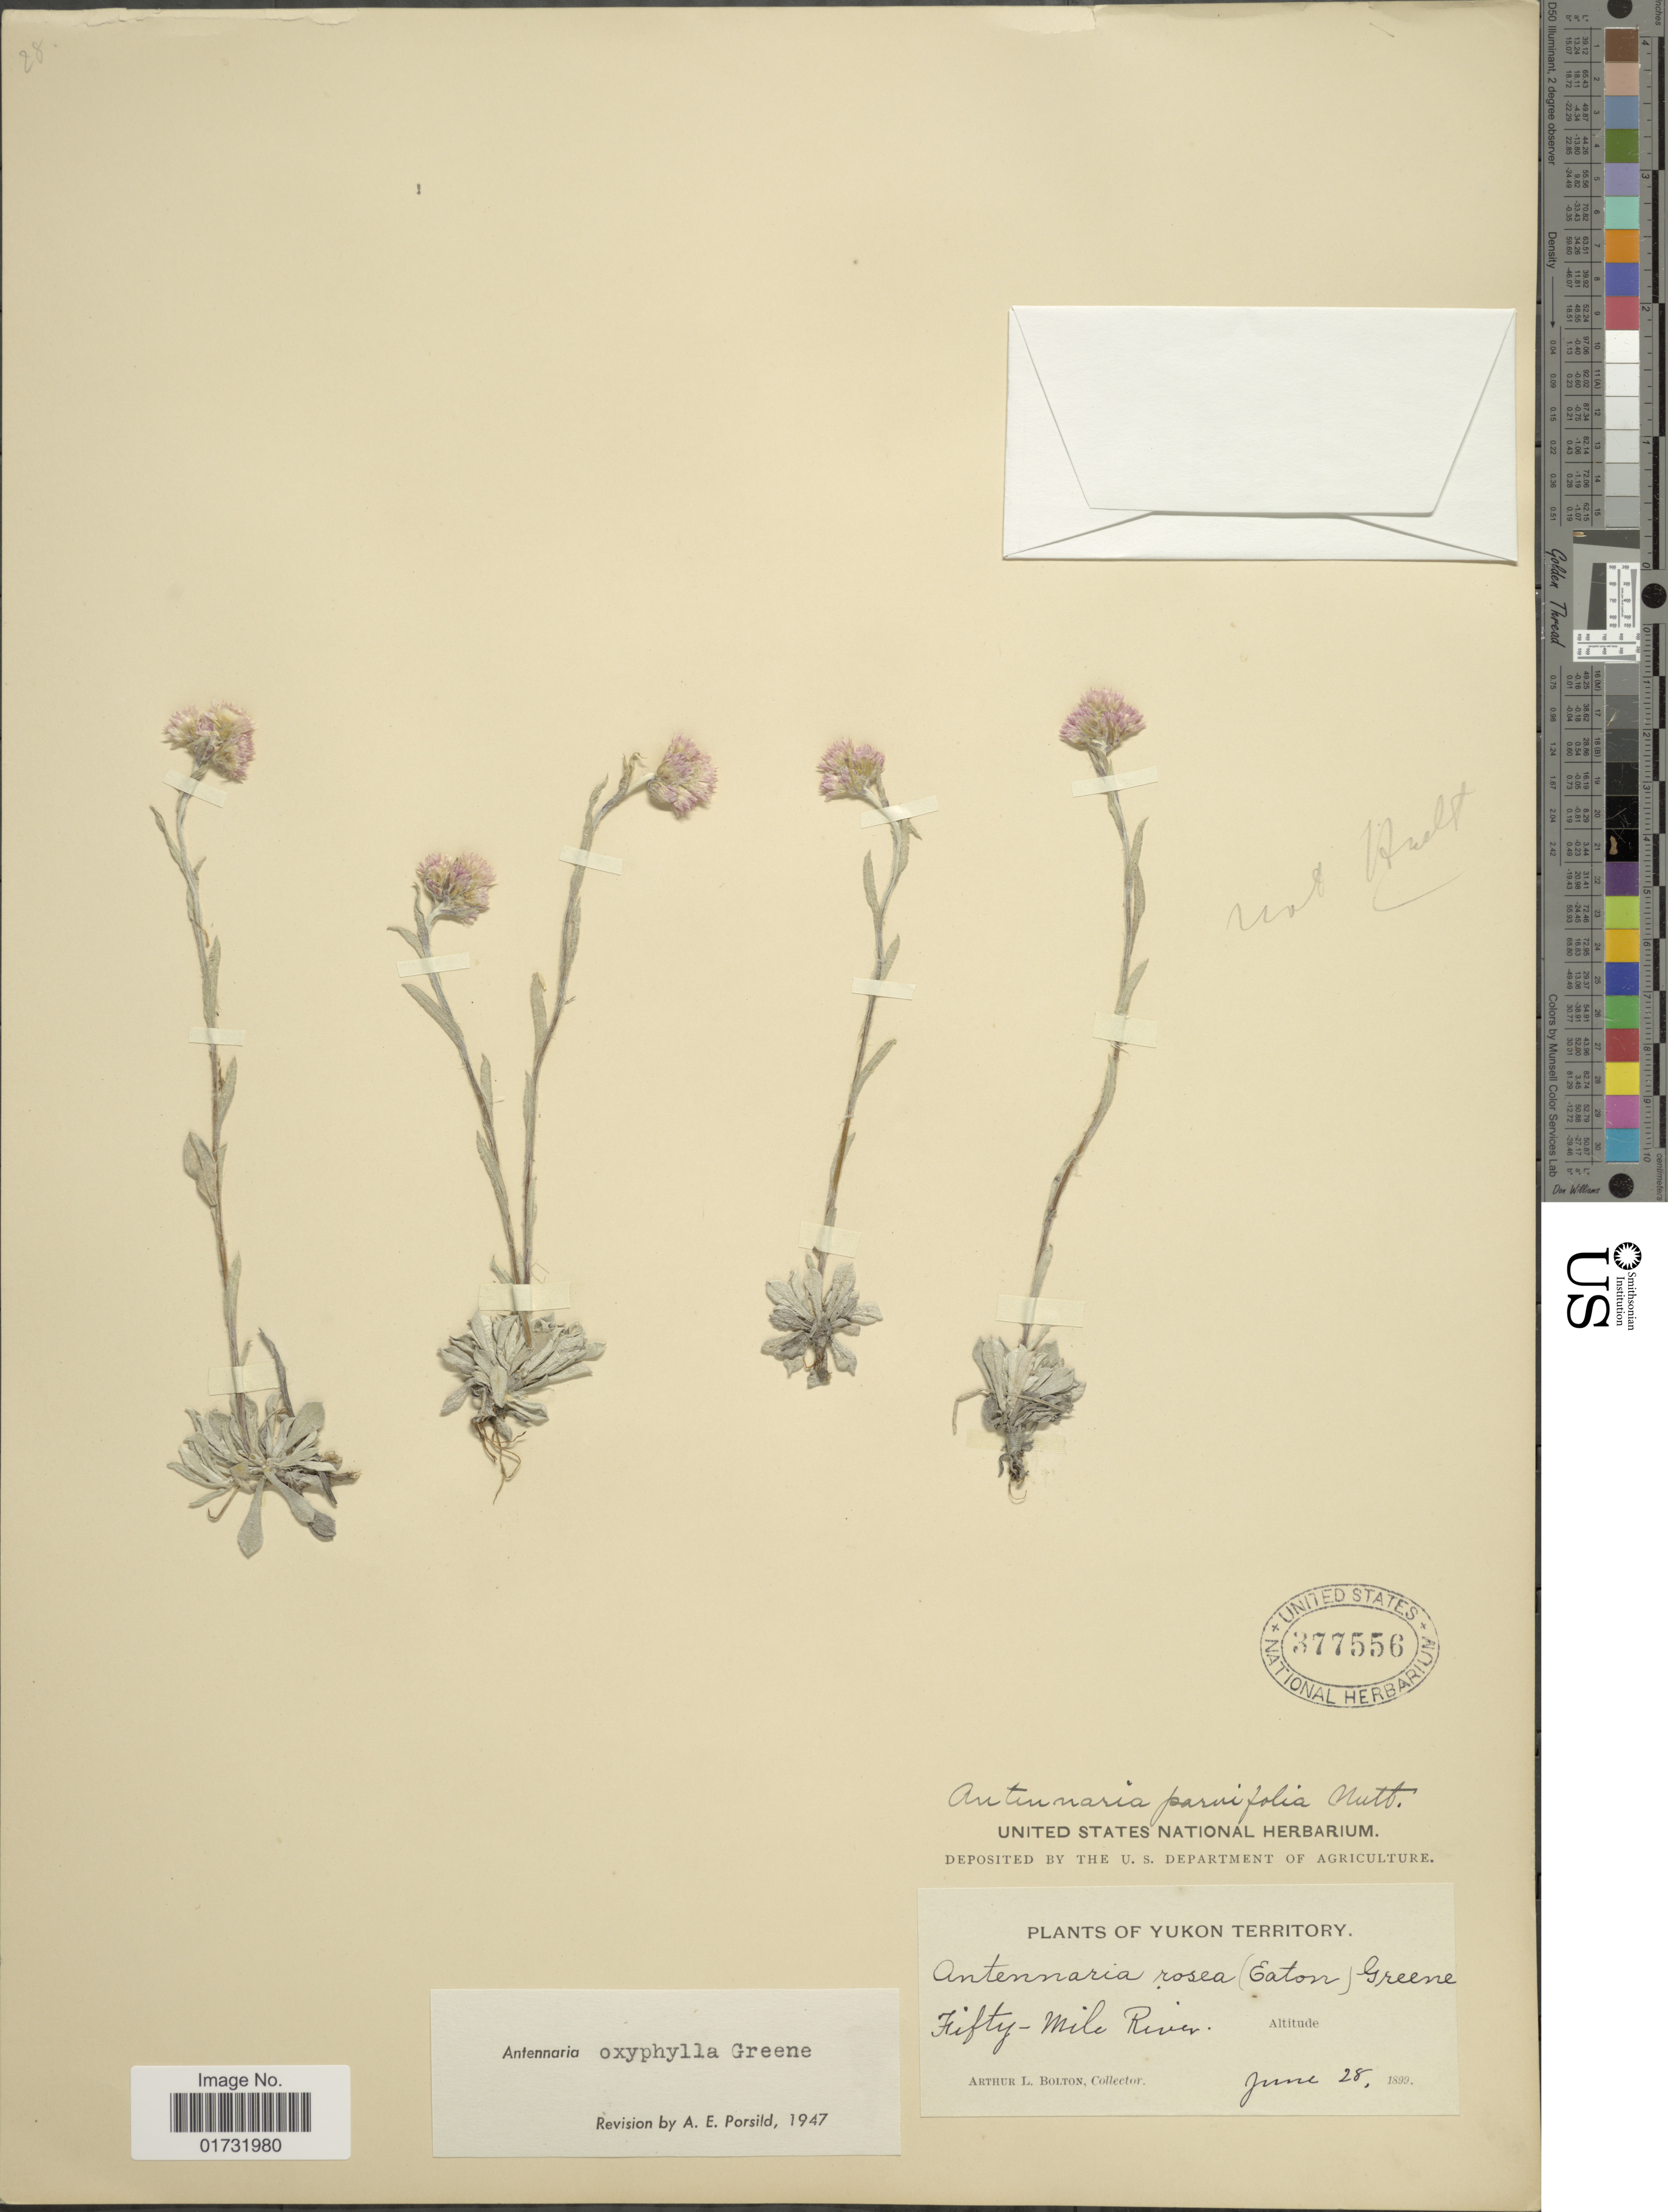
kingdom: Plantae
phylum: Tracheophyta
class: Magnoliopsida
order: Asterales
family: Asteraceae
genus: Antennaria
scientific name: Antennaria oxyphylla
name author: Greene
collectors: A. Bolton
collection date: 1899-06-28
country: Canada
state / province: Yukon Territory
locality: Fifty-Mile River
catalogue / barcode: US 377556